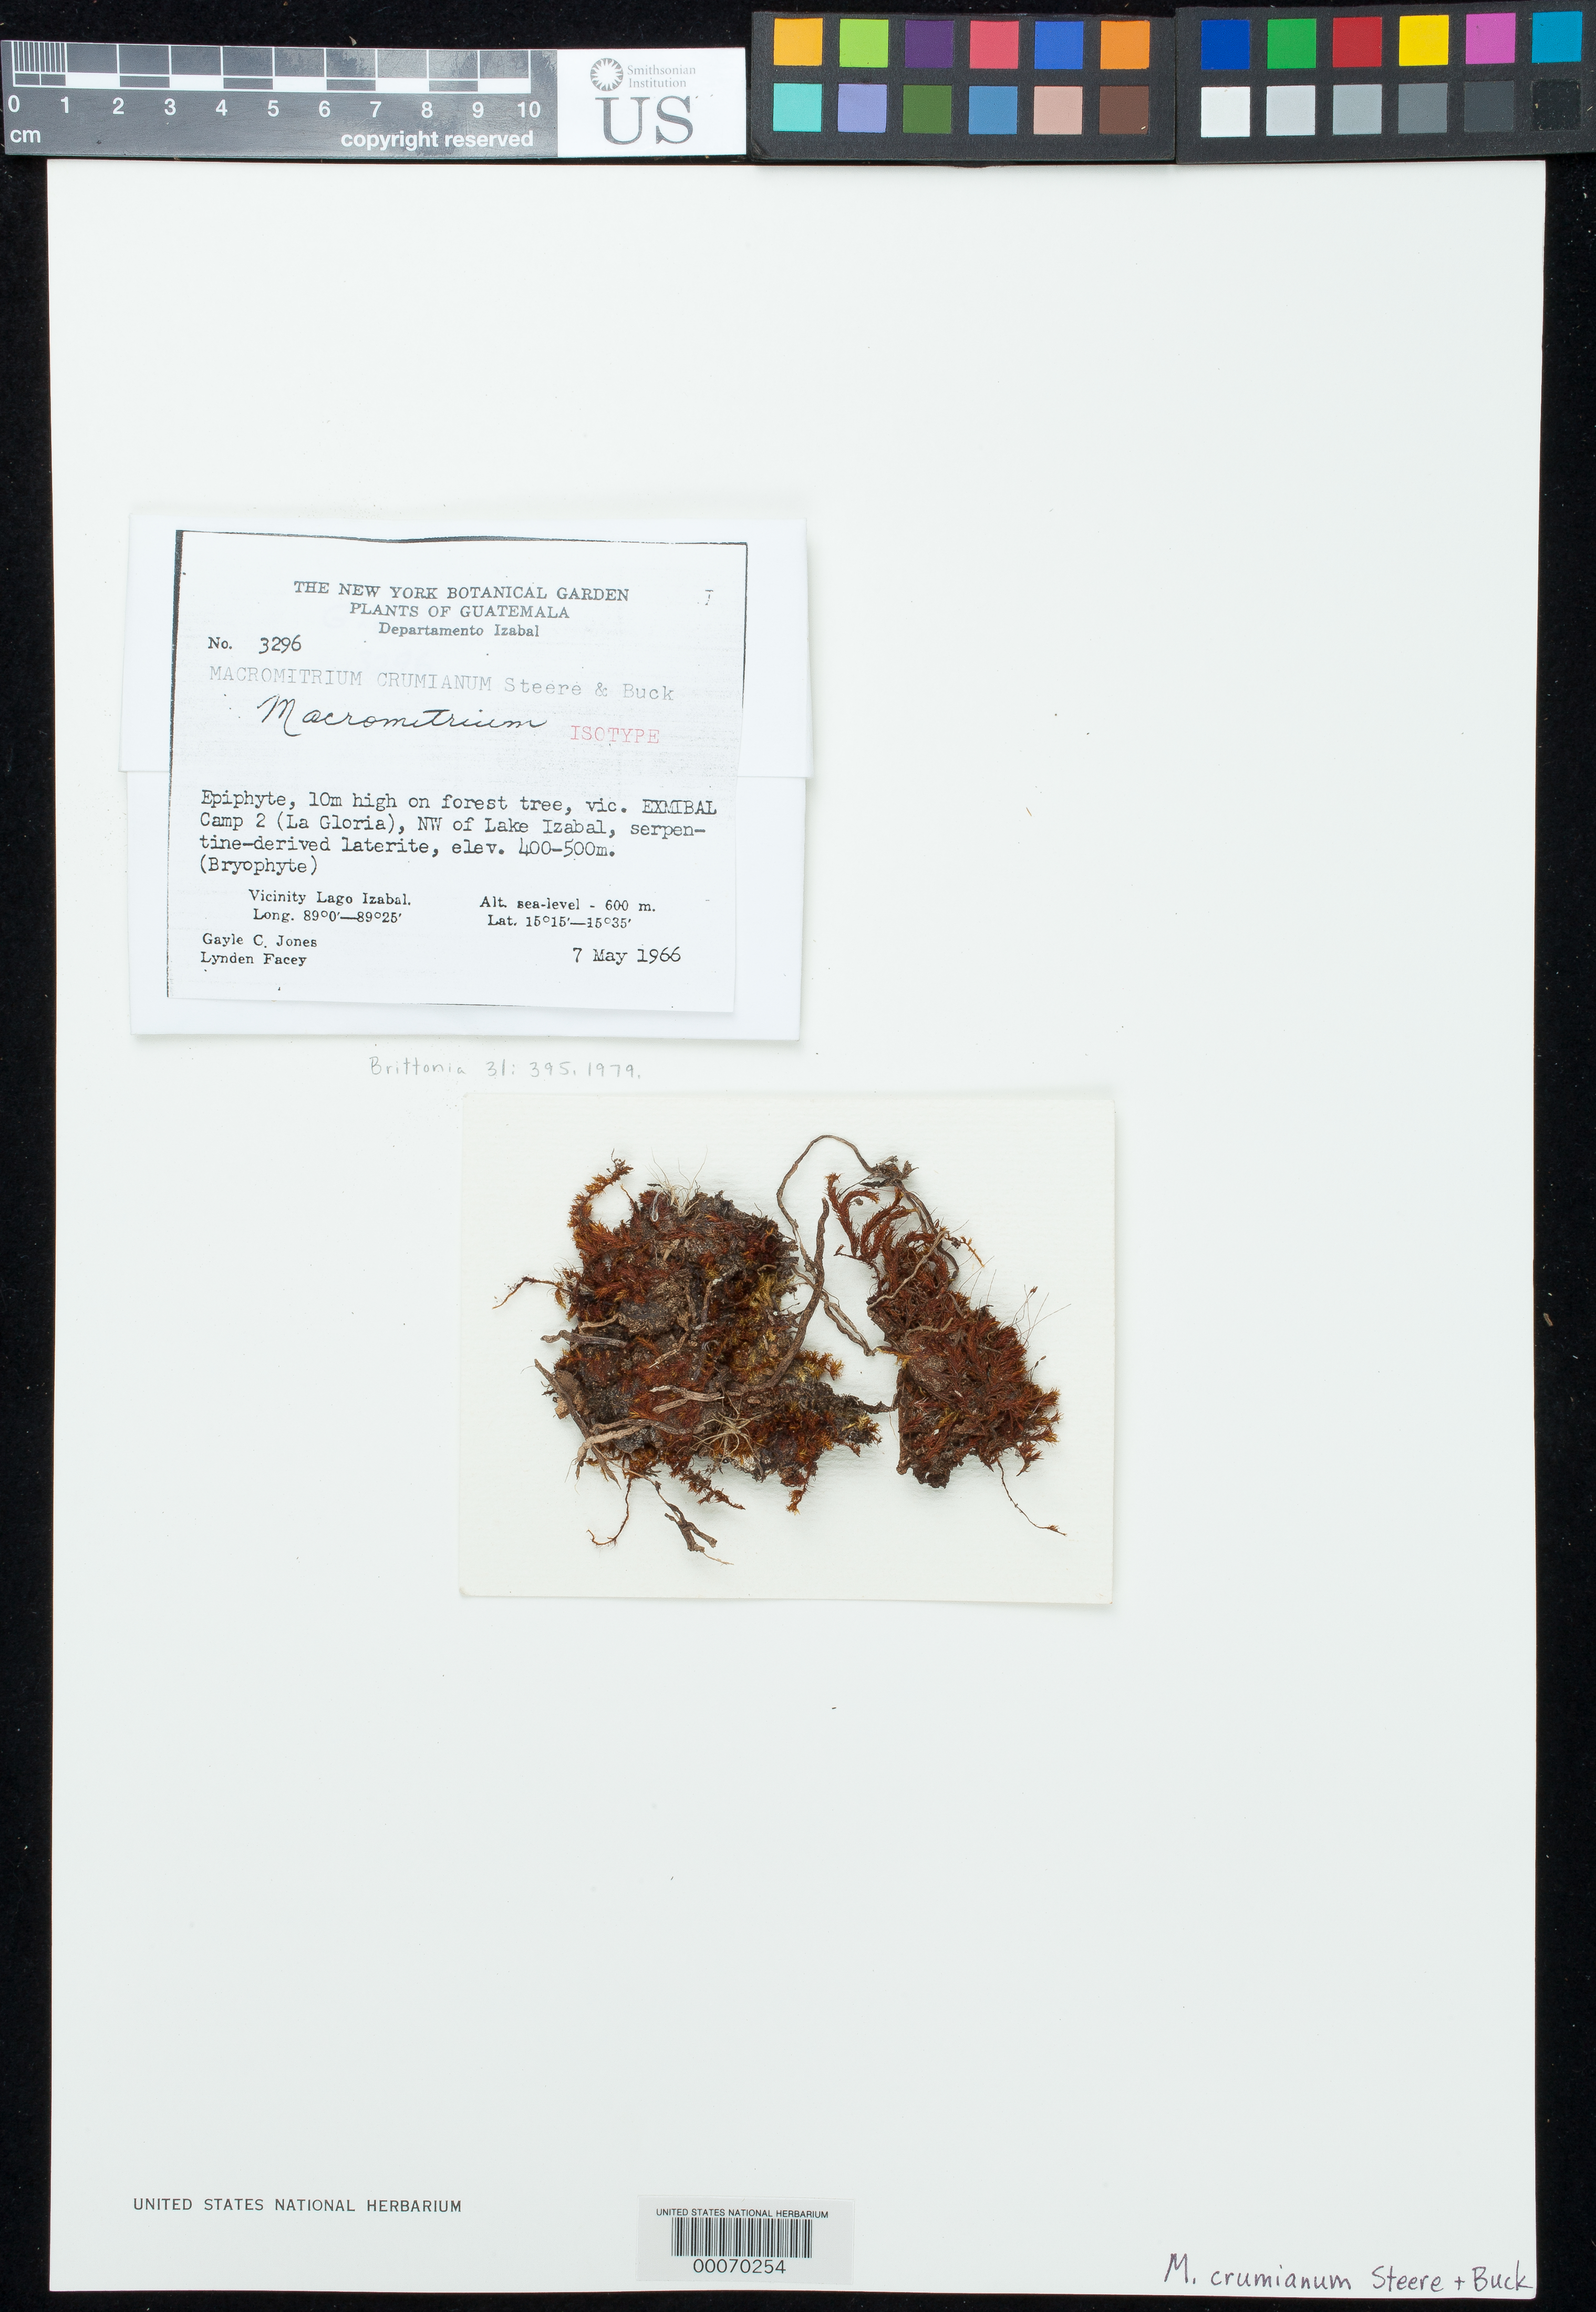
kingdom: Plantae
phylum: Bryophyta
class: Bryopsida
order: Orthotrichales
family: Orthotrichaceae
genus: Macromitrium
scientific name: Macromitrium crumianum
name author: Steere & W.R. Buck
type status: Isotype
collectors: G. C. Jones & L. Facey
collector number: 3296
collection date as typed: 07 May 1966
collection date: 1966-05-07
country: Guatemala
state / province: Izabal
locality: Vicinity of Exmibal camp 2 (La Gloria), NW of Lake Izabel